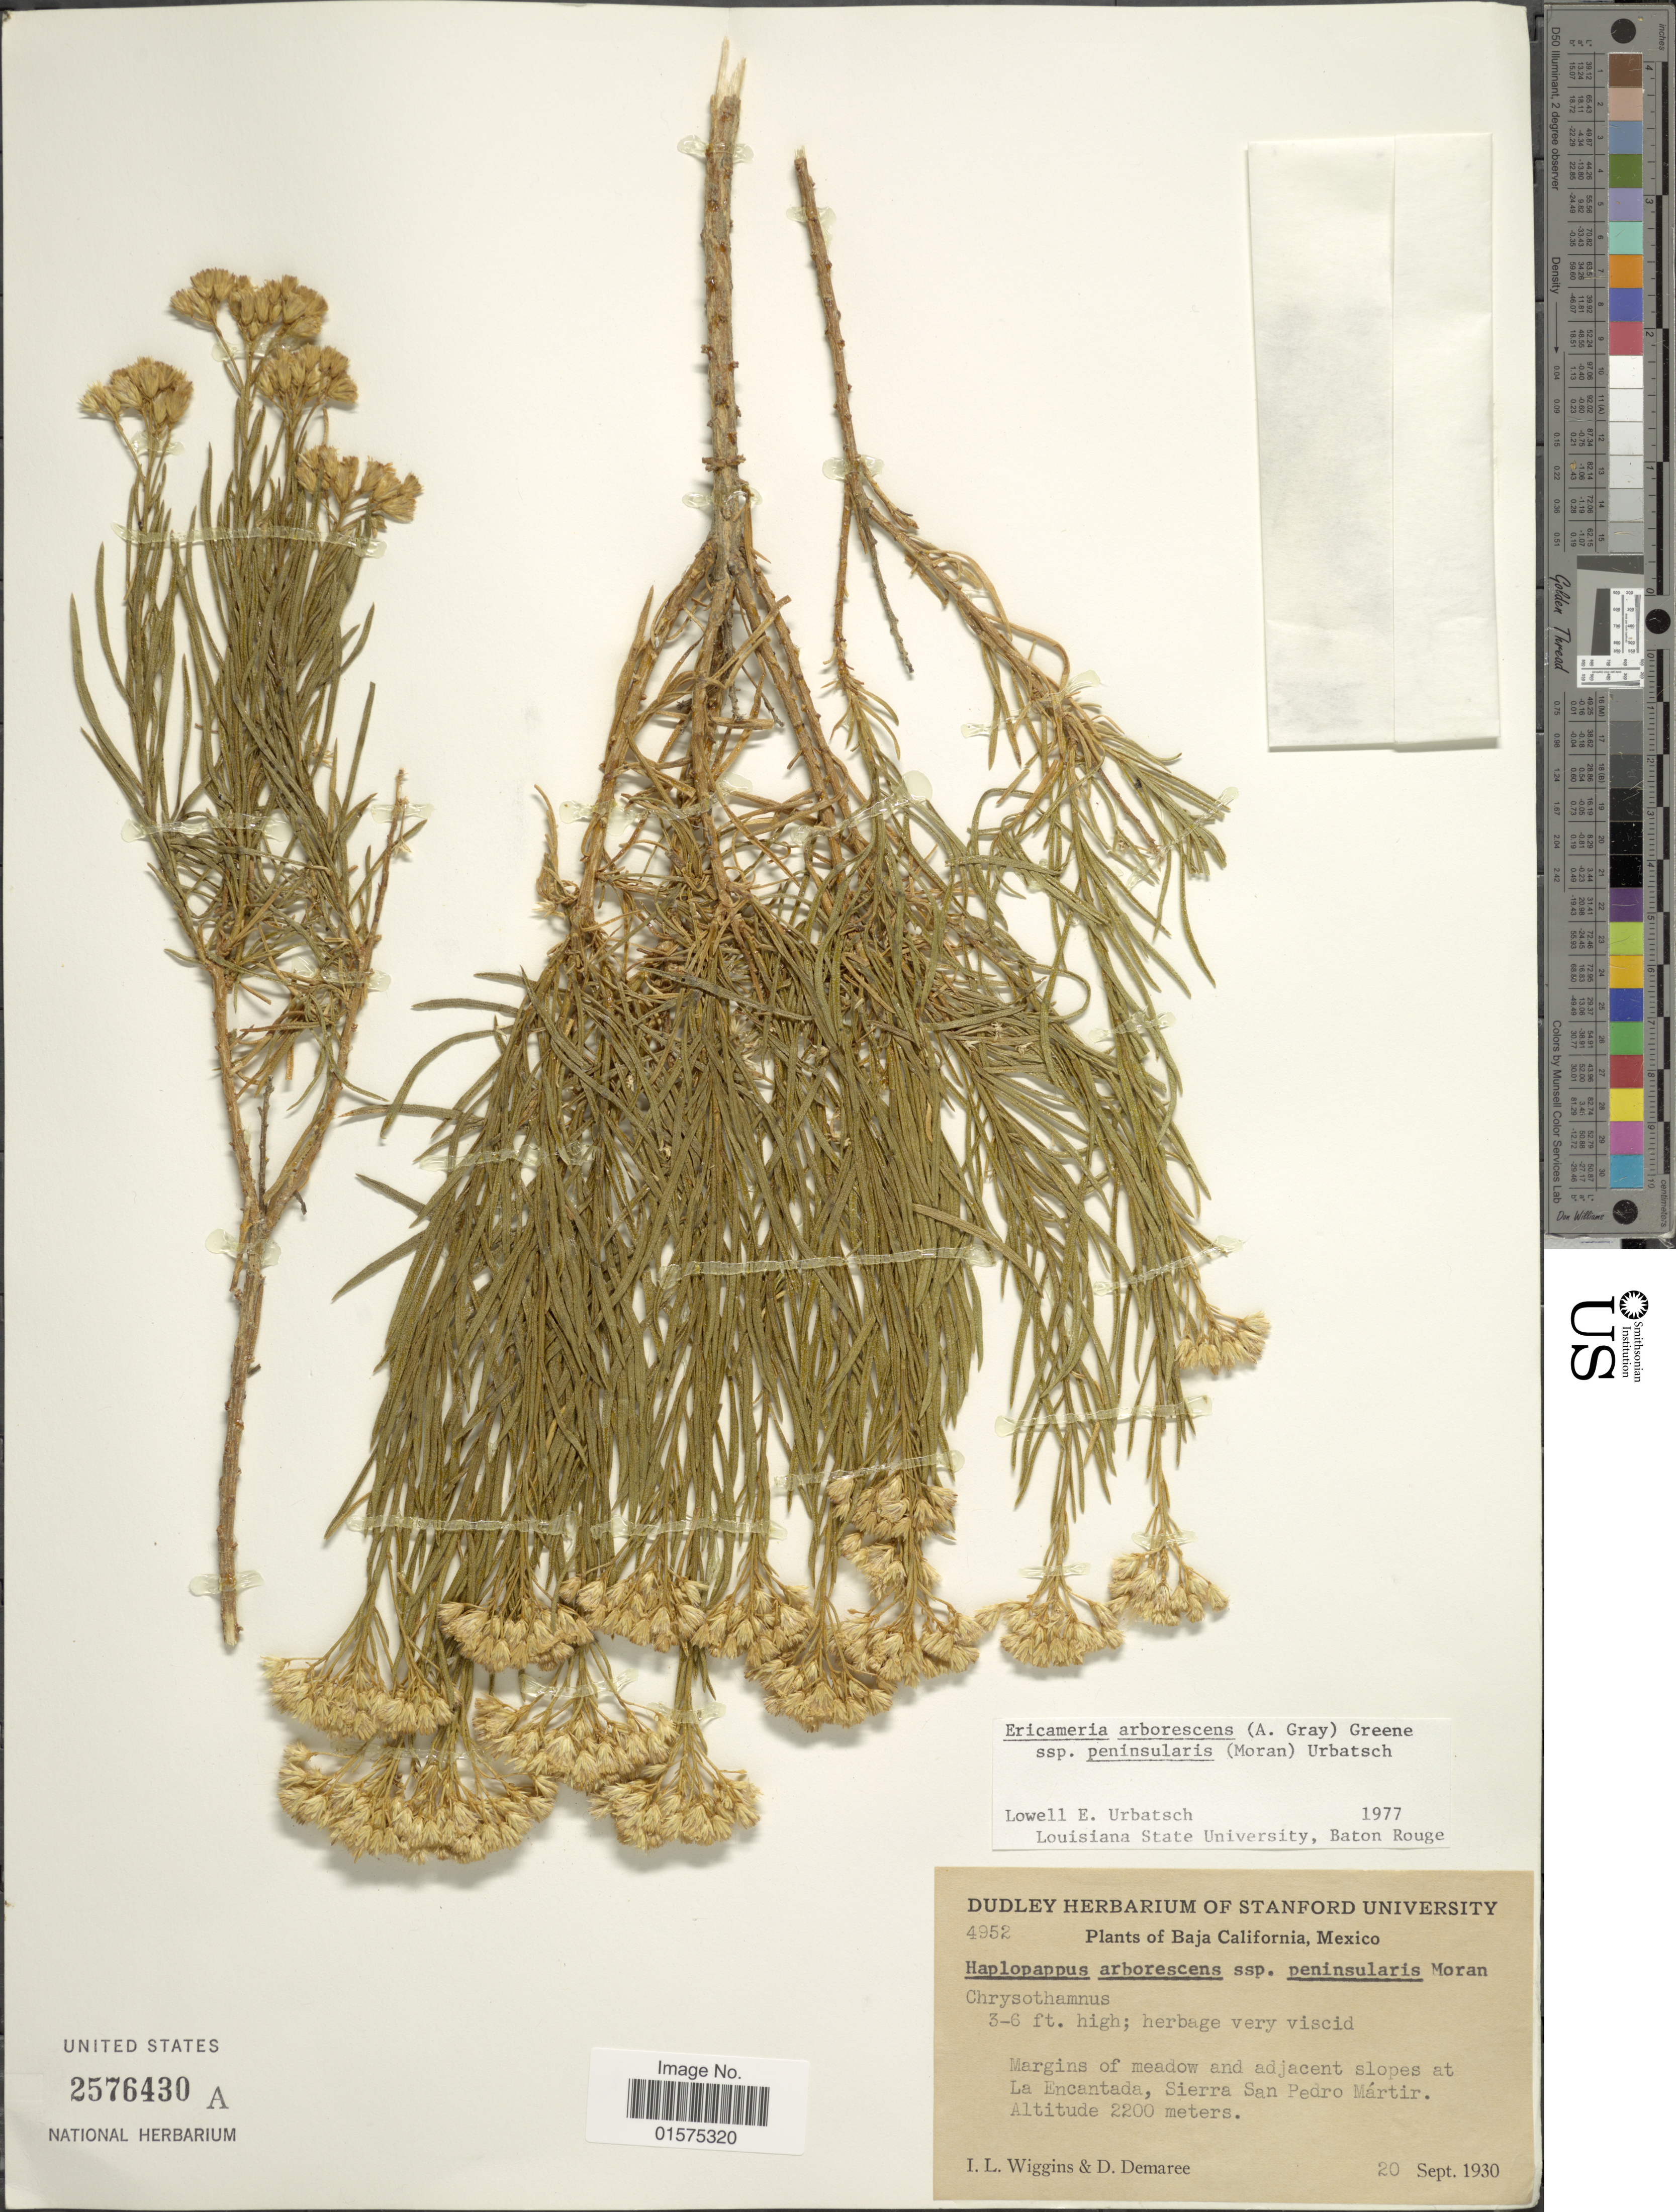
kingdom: Plantae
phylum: Tracheophyta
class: Magnoliopsida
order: Asterales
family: Asteraceae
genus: Ericameria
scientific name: Ericameria arborescens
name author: (A. Gray) Greene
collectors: I. L. Wiggins & D. Demaree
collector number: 4952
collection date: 1930-09-20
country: Mexico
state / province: Baja California Sur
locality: La Encantada, Sierra San Pedro Mártin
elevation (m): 2200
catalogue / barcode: US 2576430A